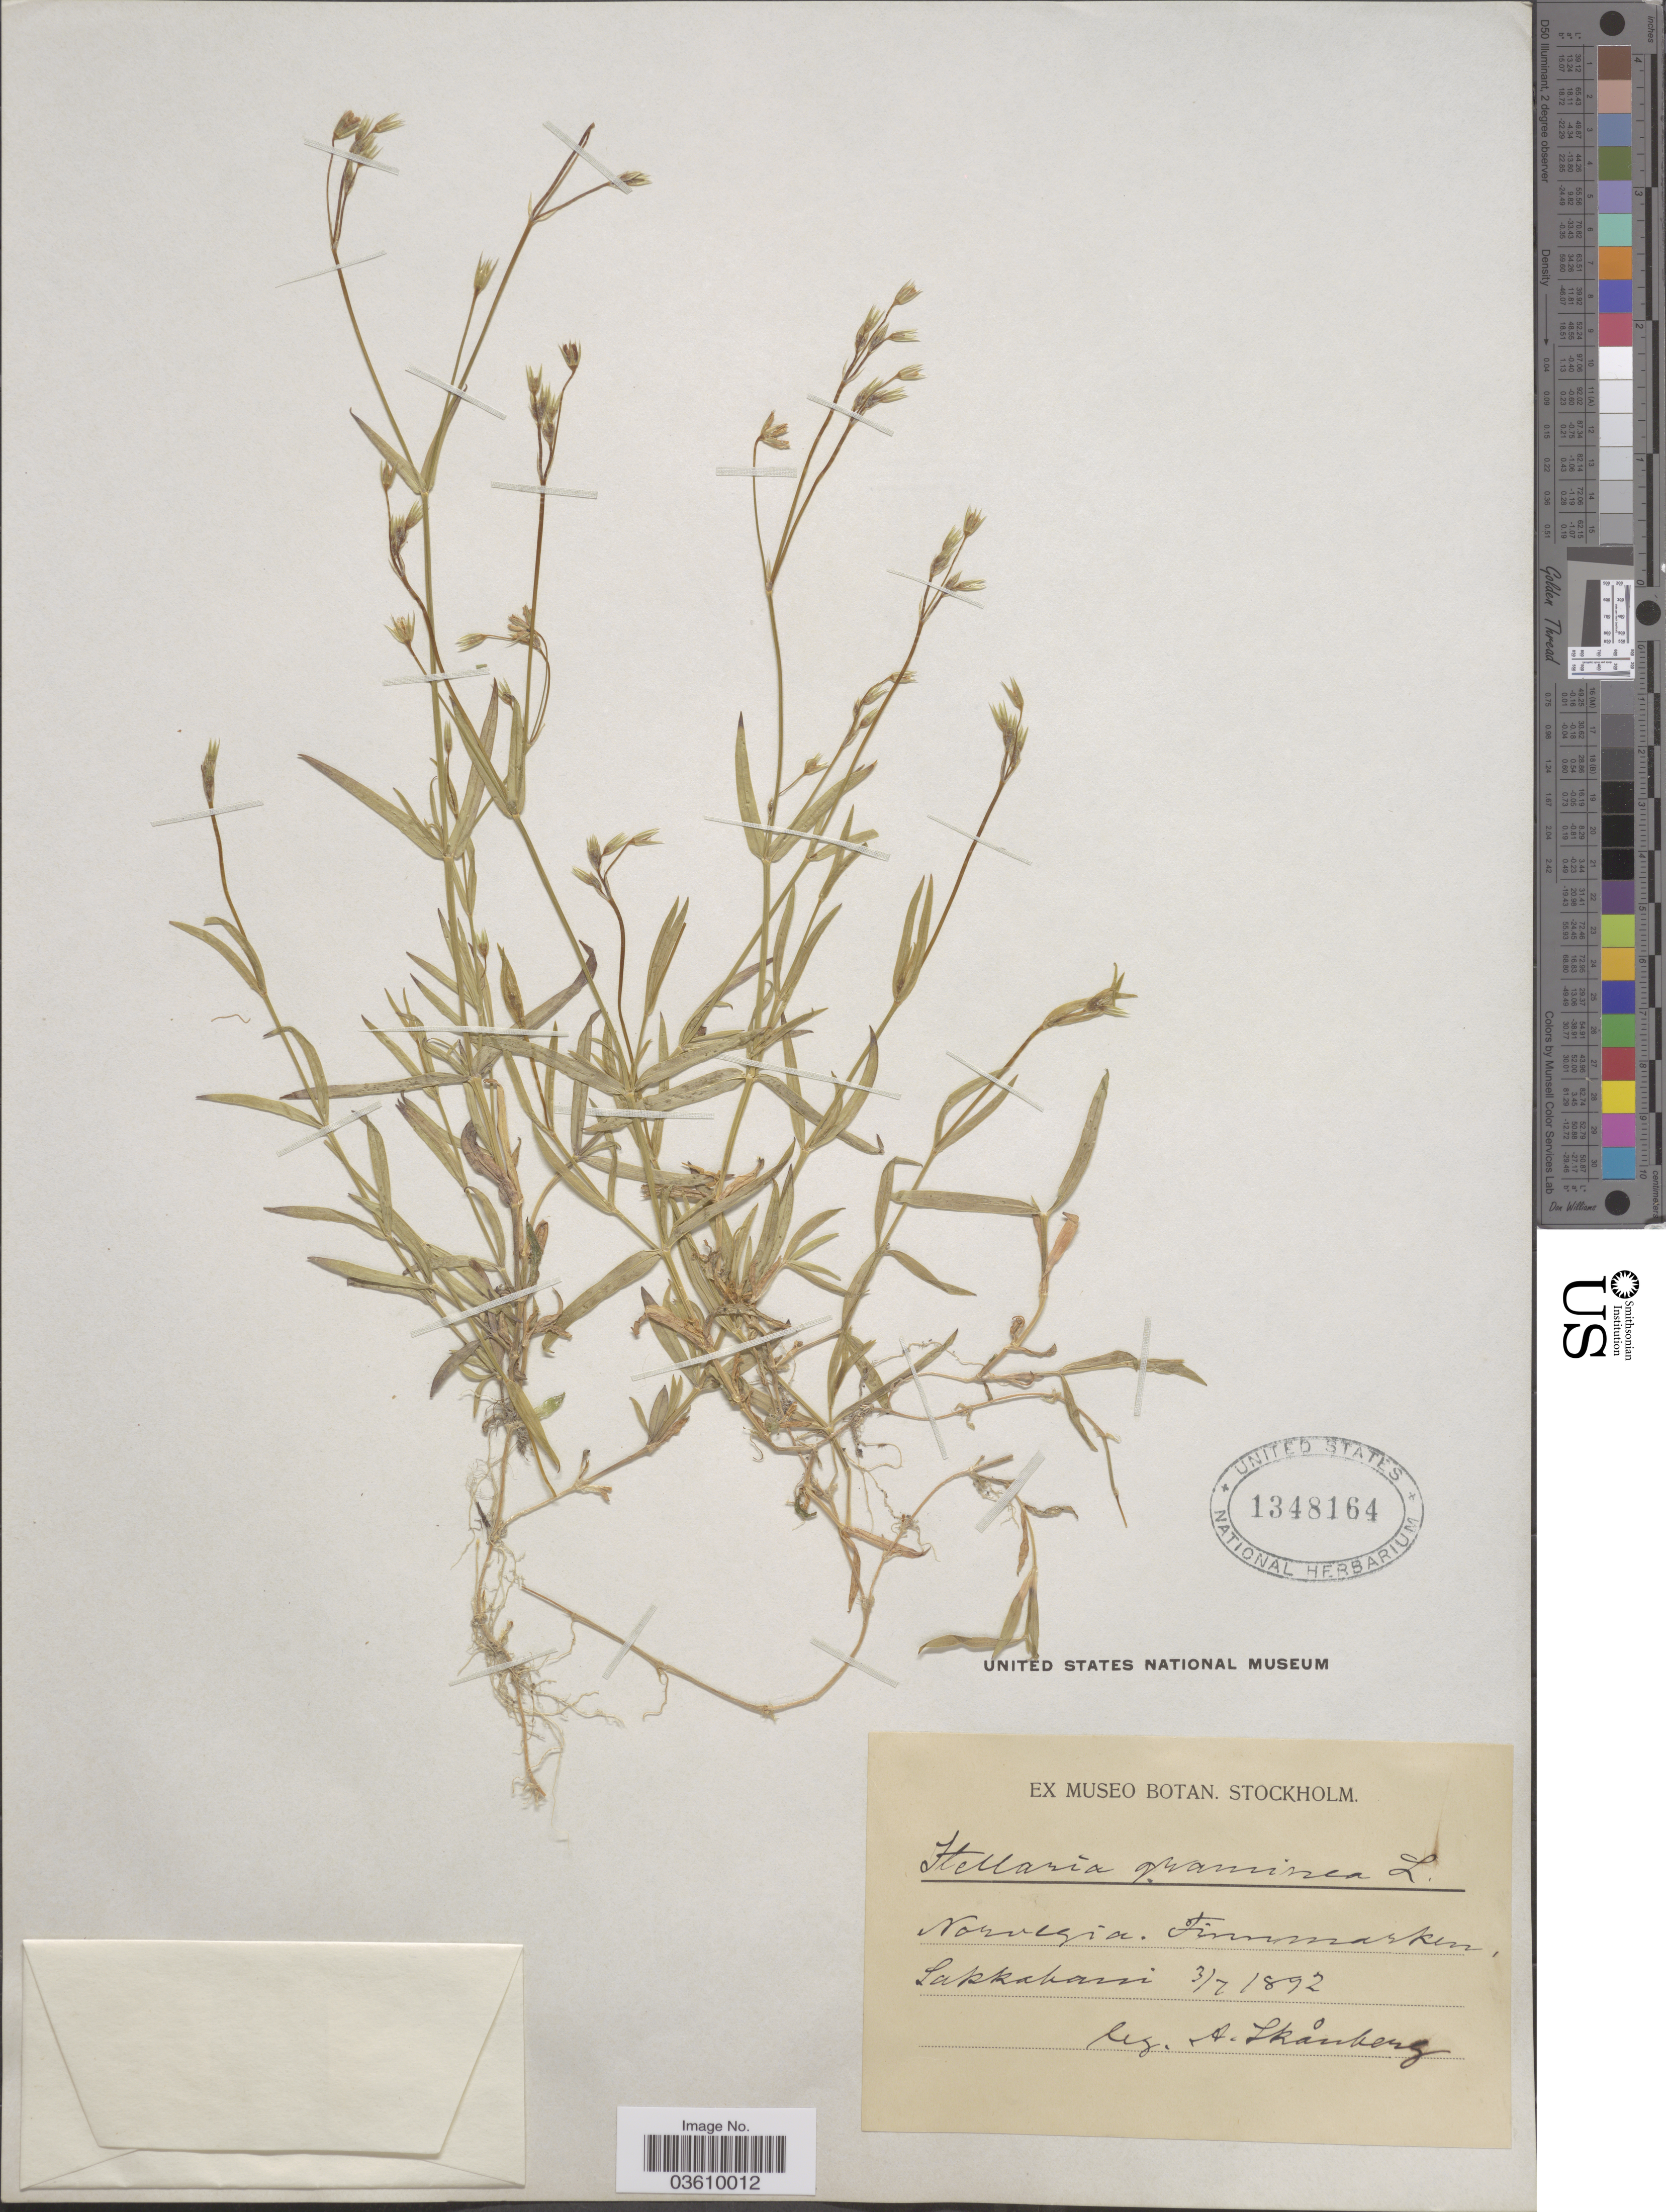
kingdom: Plantae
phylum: Tracheophyta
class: Magnoliopsida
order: Caryophyllales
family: Caryophyllaceae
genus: Stellaria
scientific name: Stellaria graminea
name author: L.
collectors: A. Skånberg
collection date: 1892-07-03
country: Norway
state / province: Finnmark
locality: Norvegia. Finnmarken. Sakkavarri.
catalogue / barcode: US 1348164